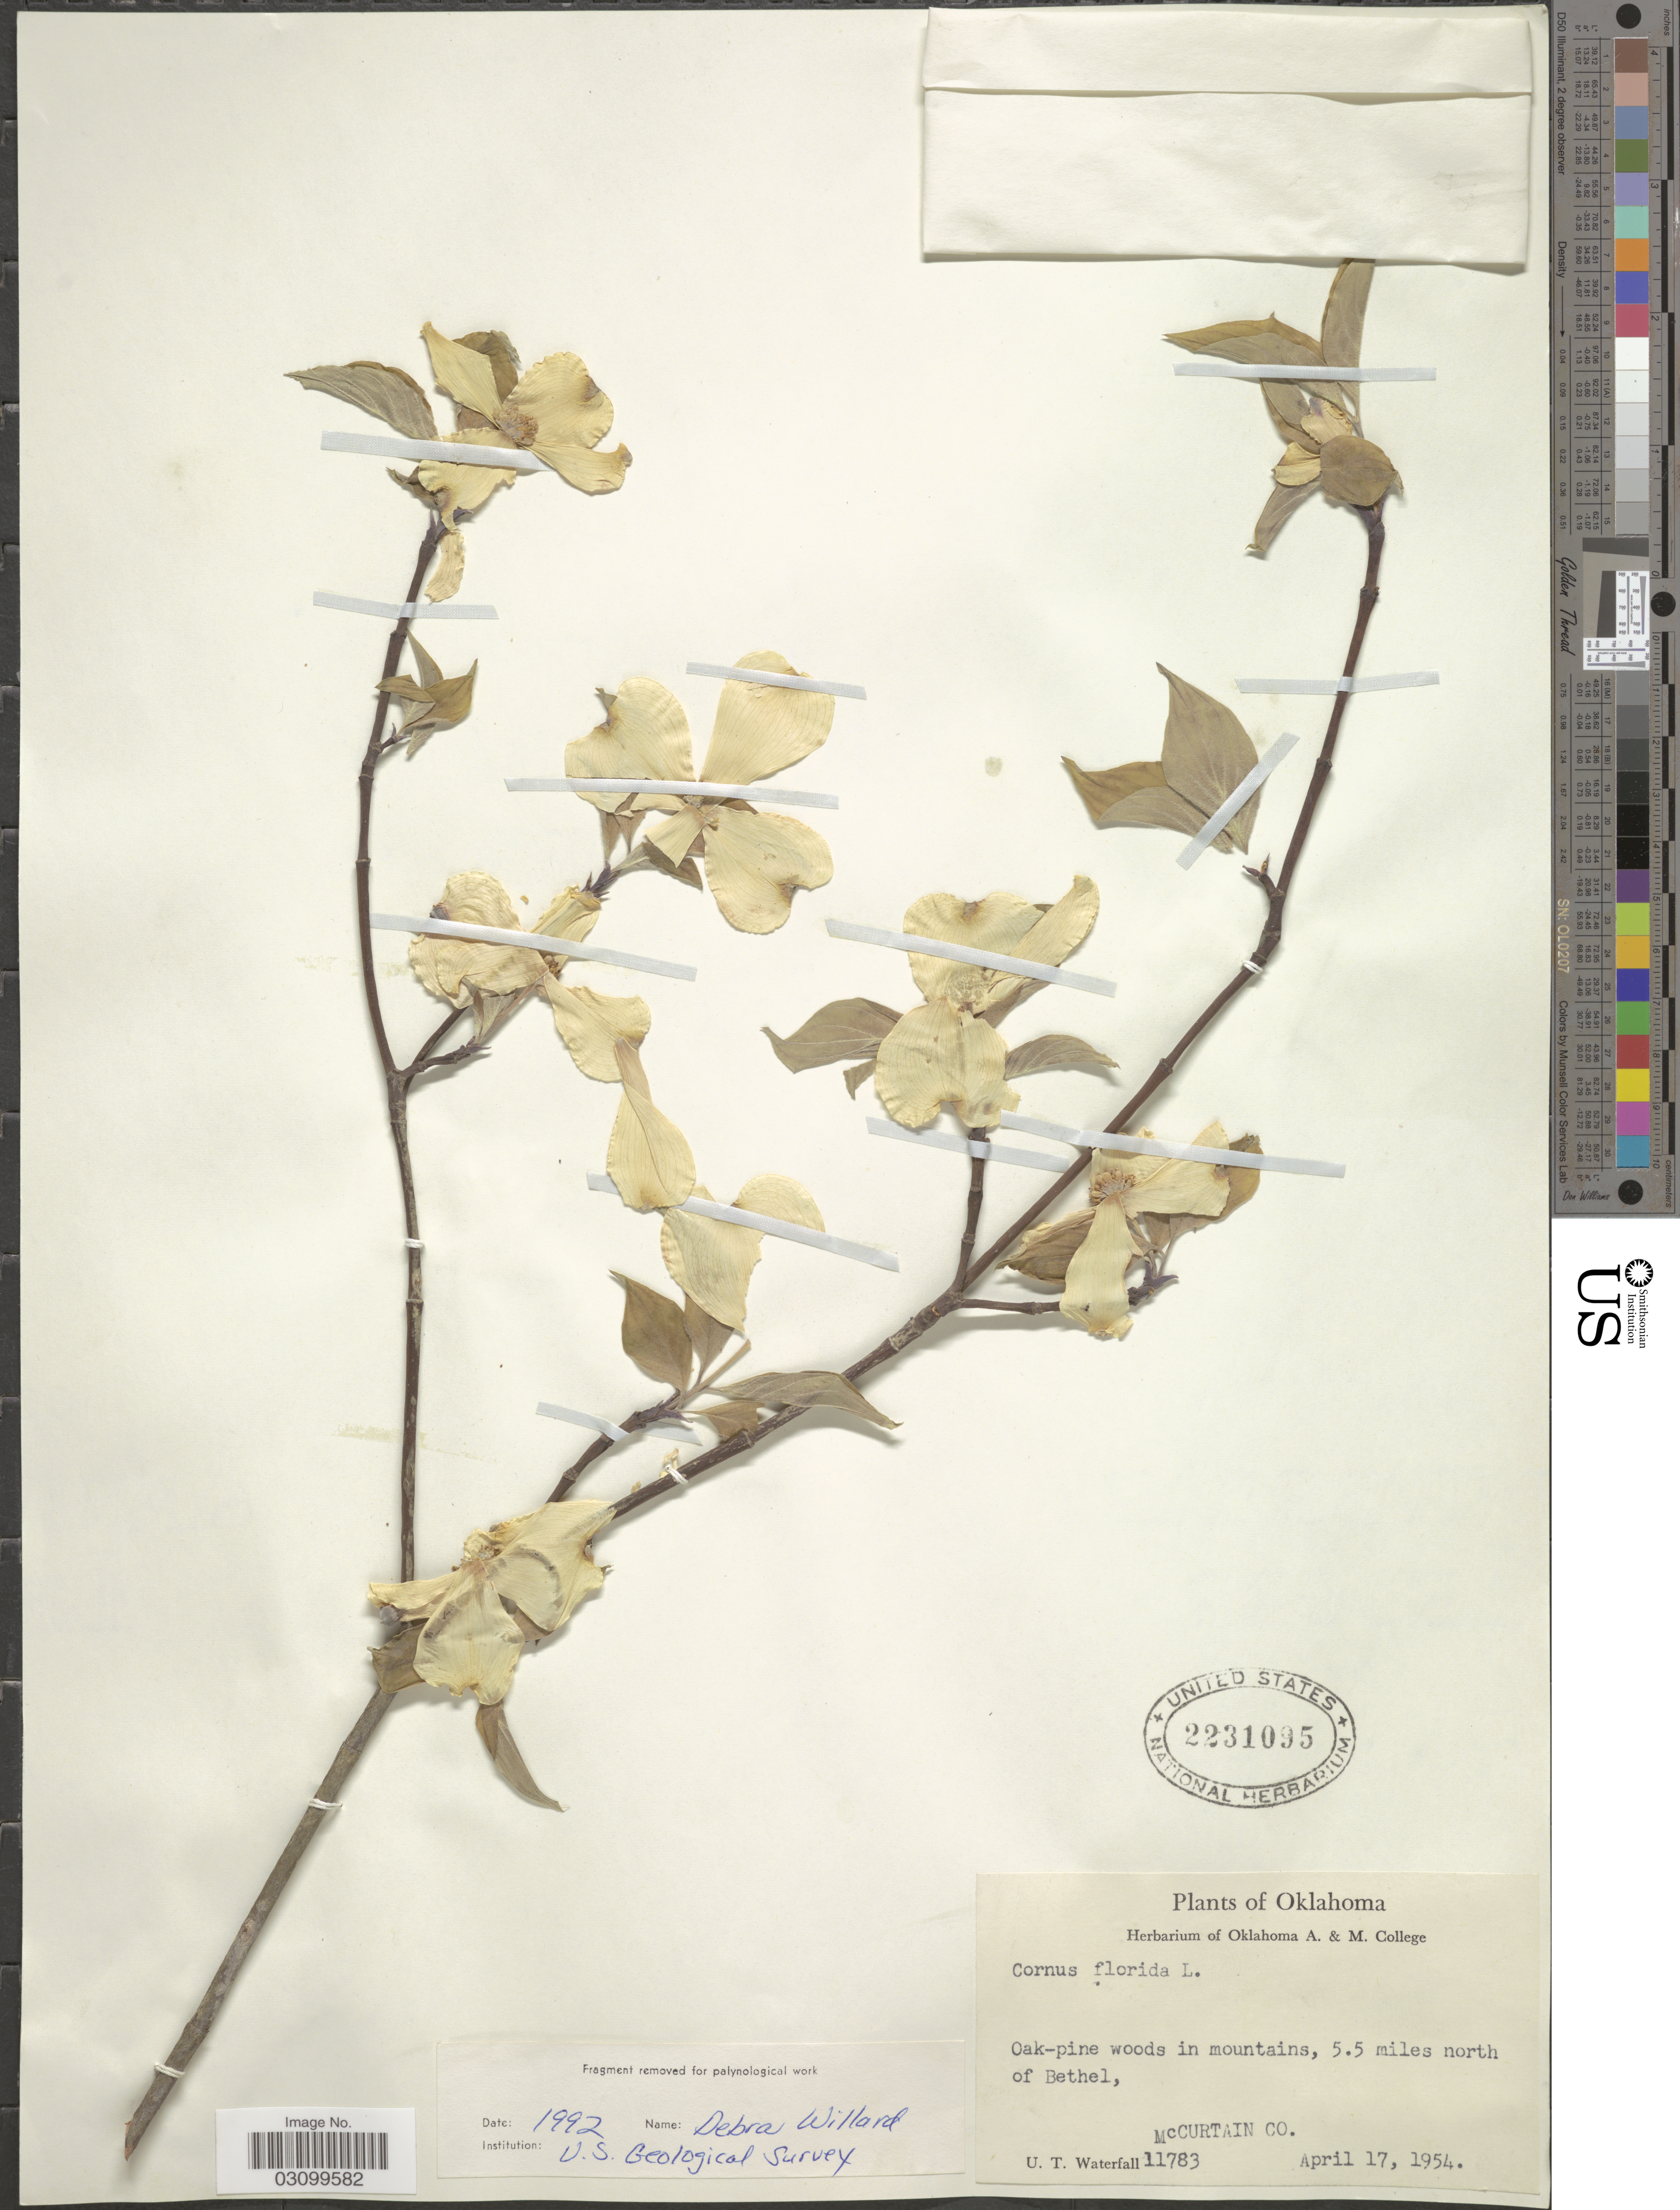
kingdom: Plantae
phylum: Tracheophyta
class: Magnoliopsida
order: Cornales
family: Cornaceae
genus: Cornus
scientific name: Cornus florida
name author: L.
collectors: U. T. Waterfall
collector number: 11783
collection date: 1954-04-17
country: United States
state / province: Oklahoma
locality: Oak-pine woods in mountains, 5.5 miles north of Bethel, McCurtain Co.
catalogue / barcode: US 2231095